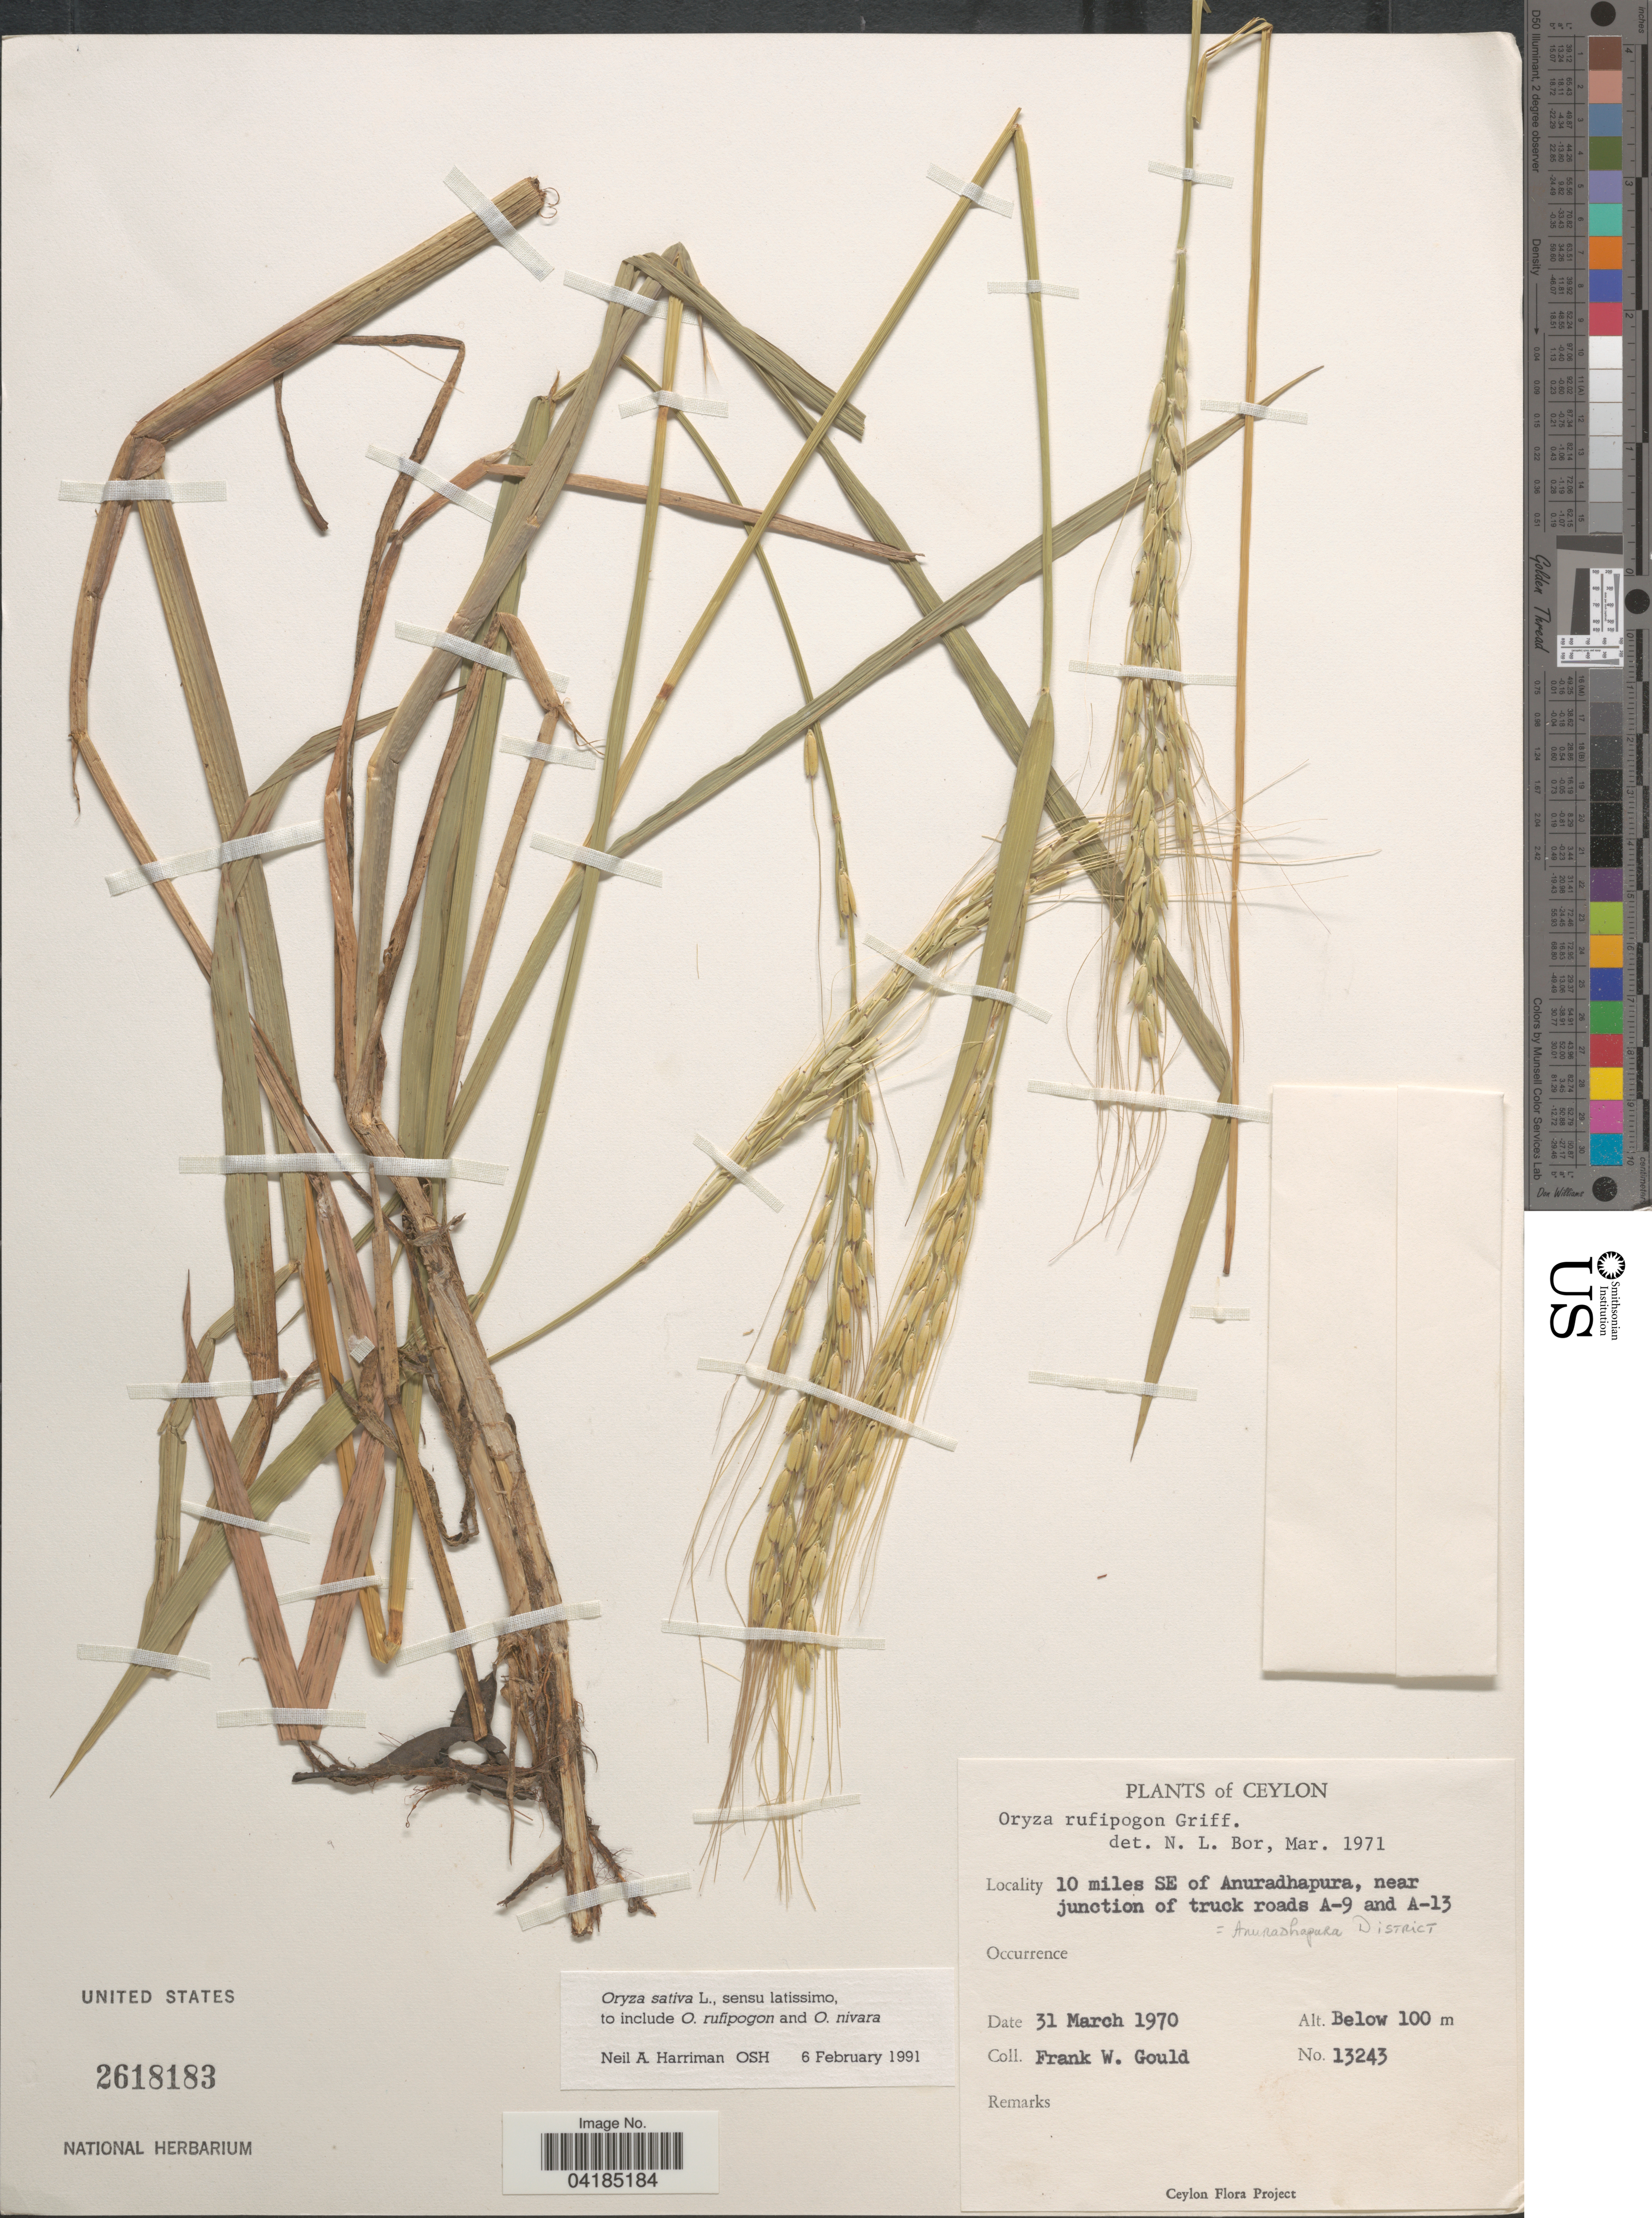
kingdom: Plantae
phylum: Tracheophyta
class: Liliopsida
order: Poales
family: Poaceae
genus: Oryza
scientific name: Oryza sativa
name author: L.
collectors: F. W. Gould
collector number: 13243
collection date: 1970-03-31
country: Sri Lanka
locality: Ceylon. 10 miles SE of Anuradhapura, near junction of truck road A-9 and A-13. = Anuradhapura District.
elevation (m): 100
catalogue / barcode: US 2618183